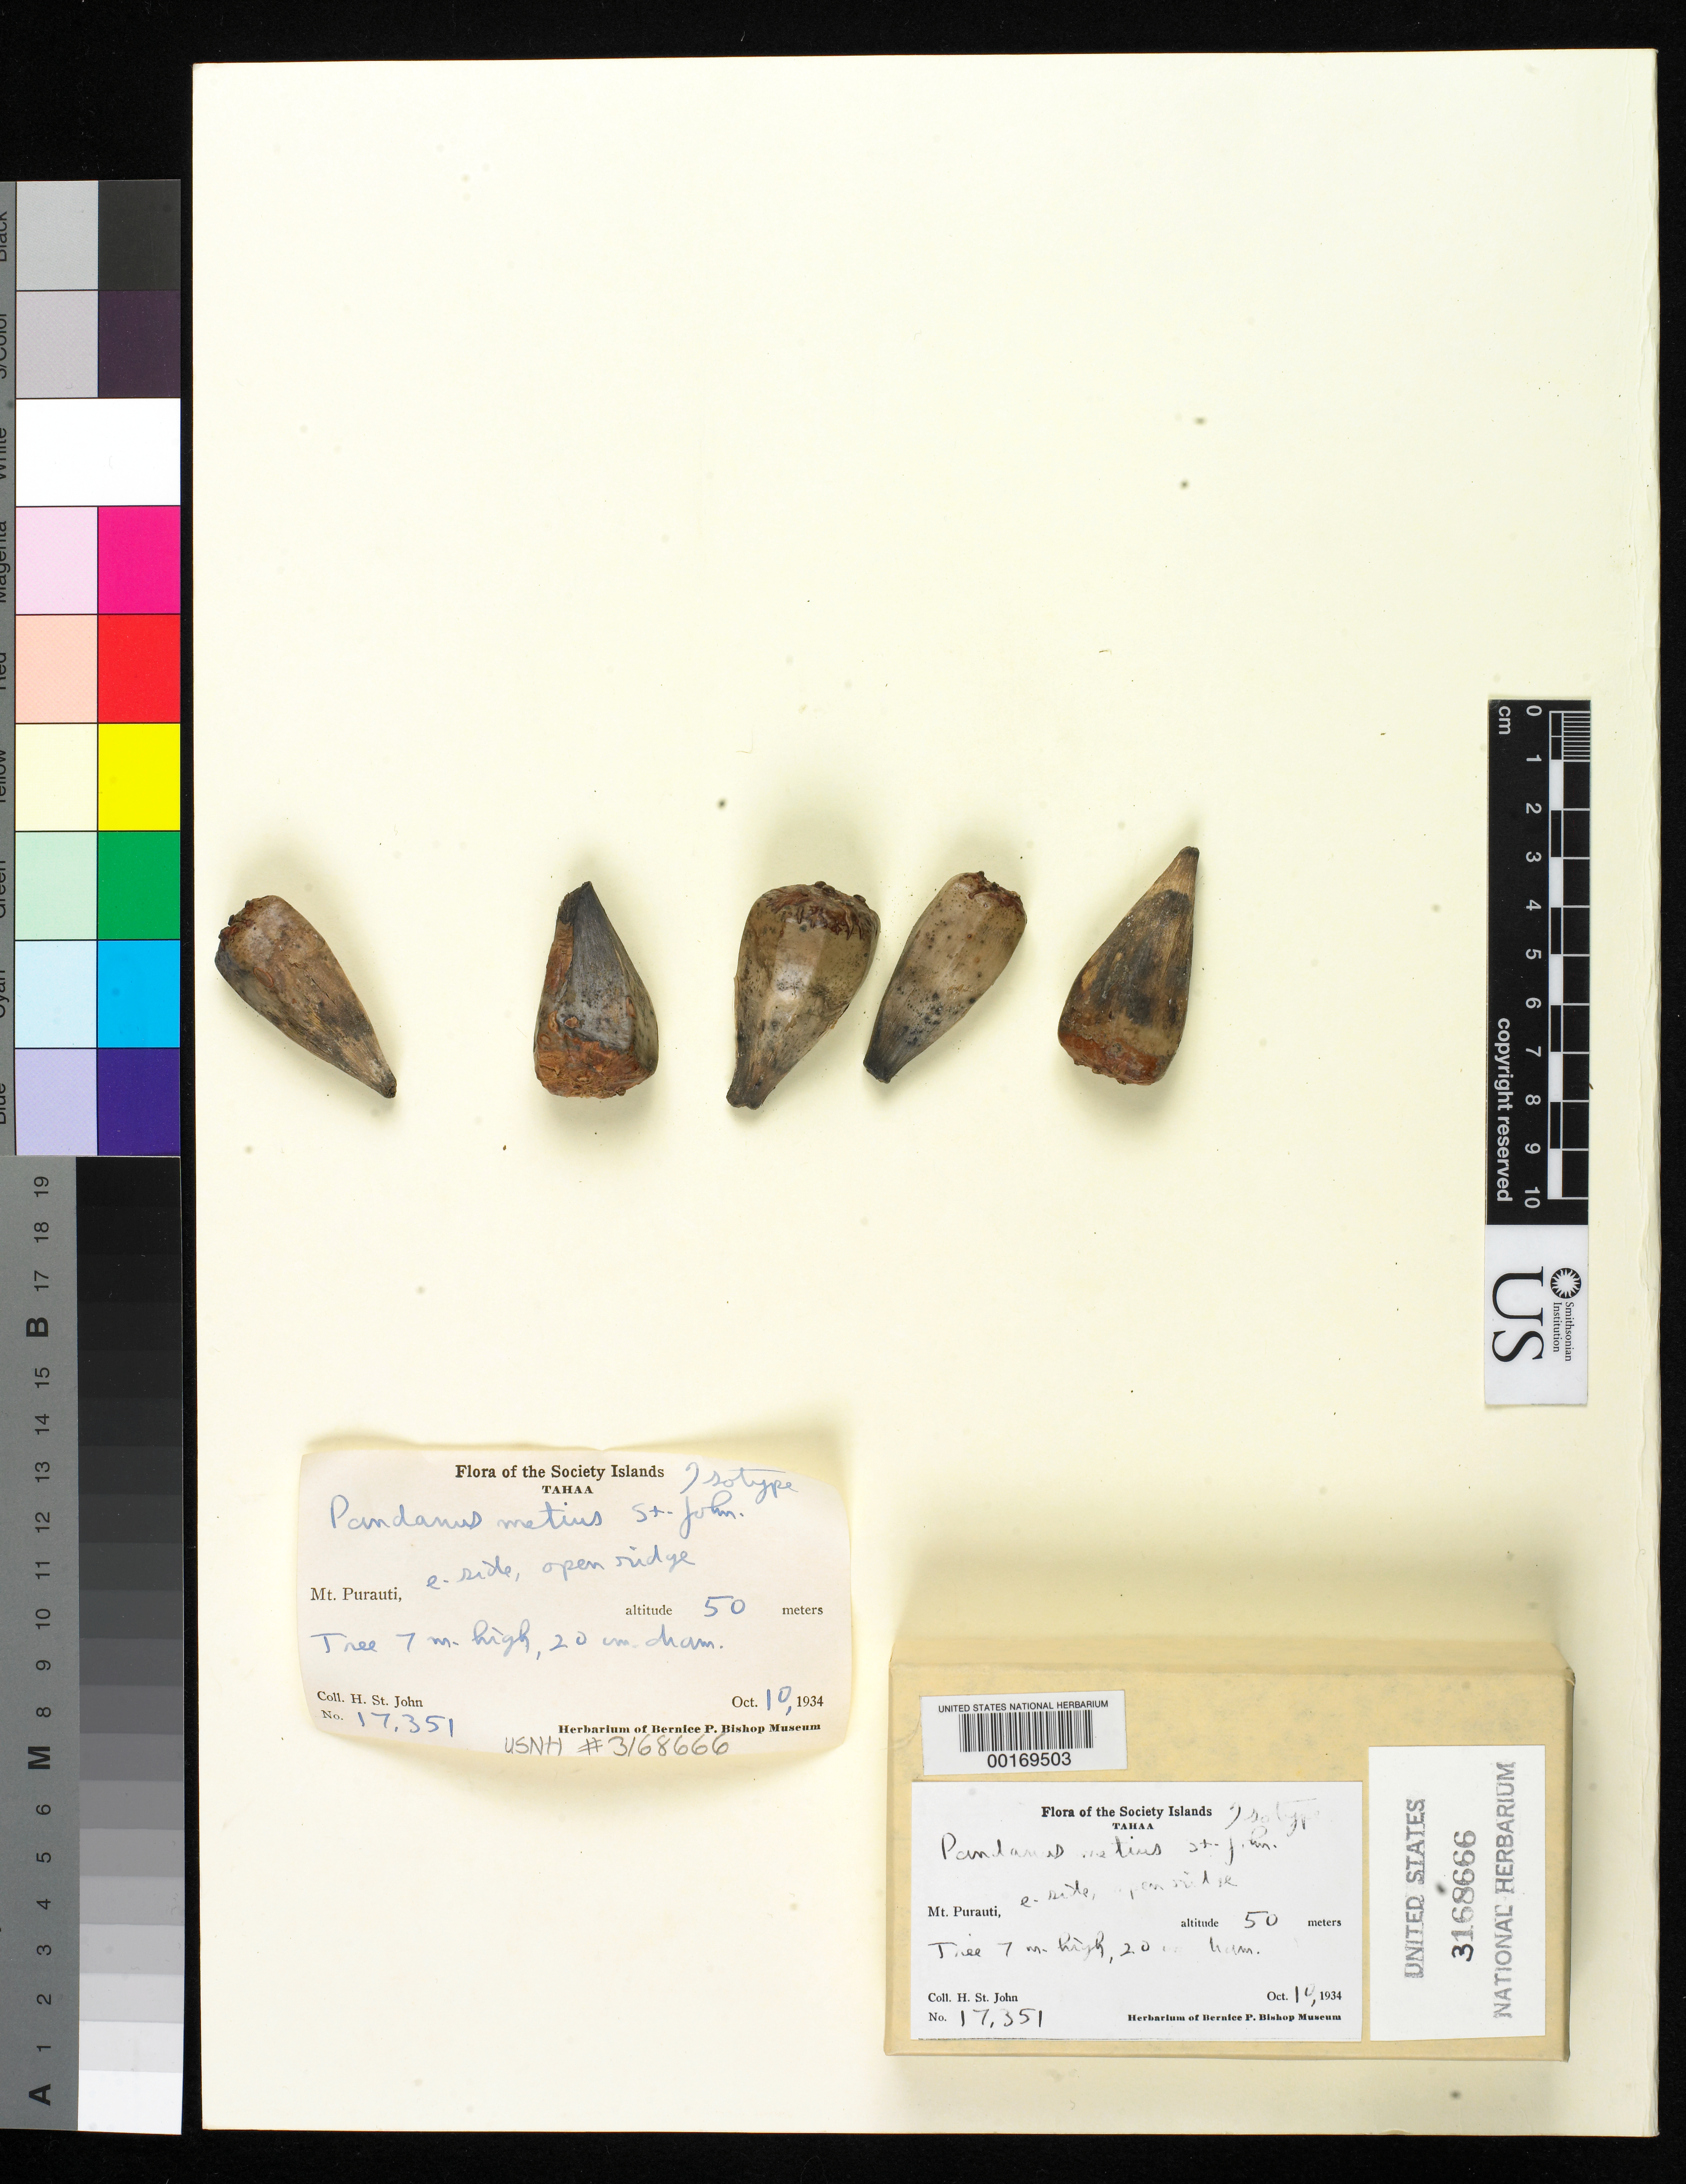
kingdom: Plantae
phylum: Tracheophyta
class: Liliopsida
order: Pandanales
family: Pandanaceae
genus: Pandanus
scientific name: Pandanus metius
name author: H. St. John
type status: Isotype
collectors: H. St. John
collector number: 17351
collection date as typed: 10 Oct 1934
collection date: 1934-10-10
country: French Polynesia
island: Tahaa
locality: Mount Purauti, E side, open ridge. [Society Is.]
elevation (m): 50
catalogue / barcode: US 3168666